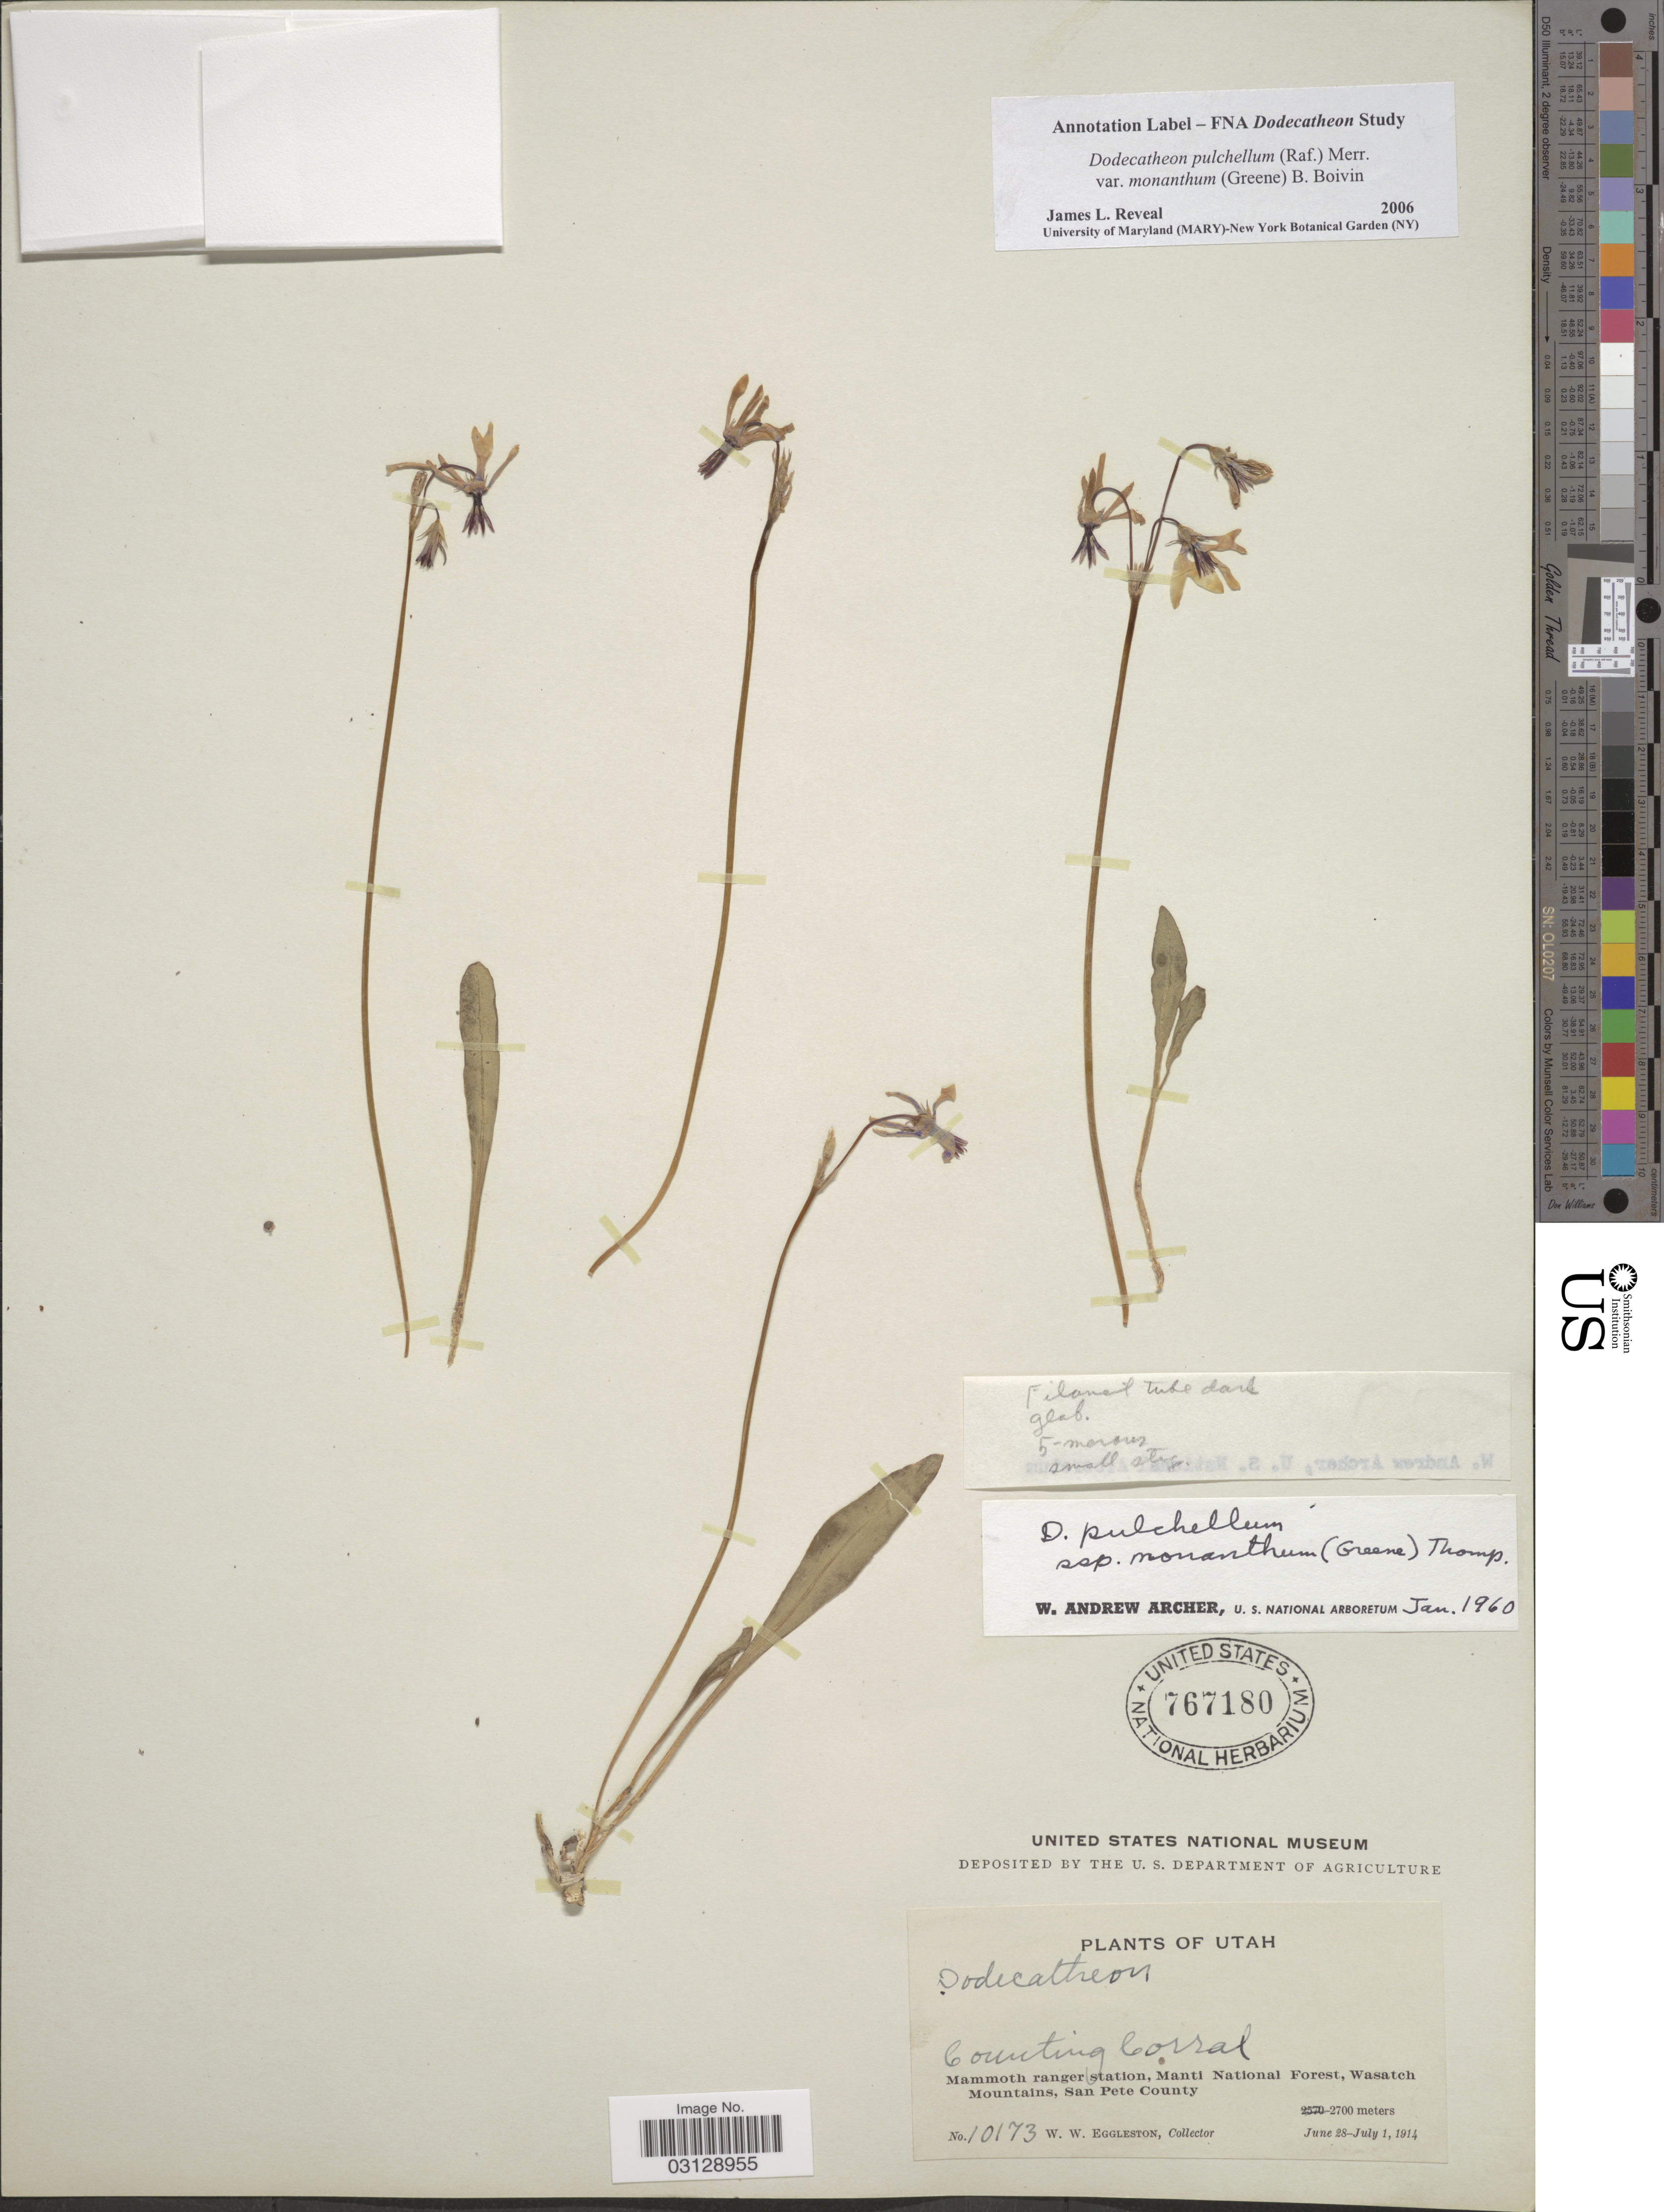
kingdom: Plantae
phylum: Tracheophyta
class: Magnoliopsida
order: Ericales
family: Primulaceae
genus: Dodecatheon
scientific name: Dodecatheon pulchellum subsp. monanthum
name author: (Greene) H.J. Thomps. ex Munz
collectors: W. W. Eggleston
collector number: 10173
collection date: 1914-06-28/1914-07-01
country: United States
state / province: Utah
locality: Counting Corral. Mammoth ranger station, Manti National Forest, Wasatch Mountains, San Pete County.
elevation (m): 2700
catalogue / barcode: US 767180